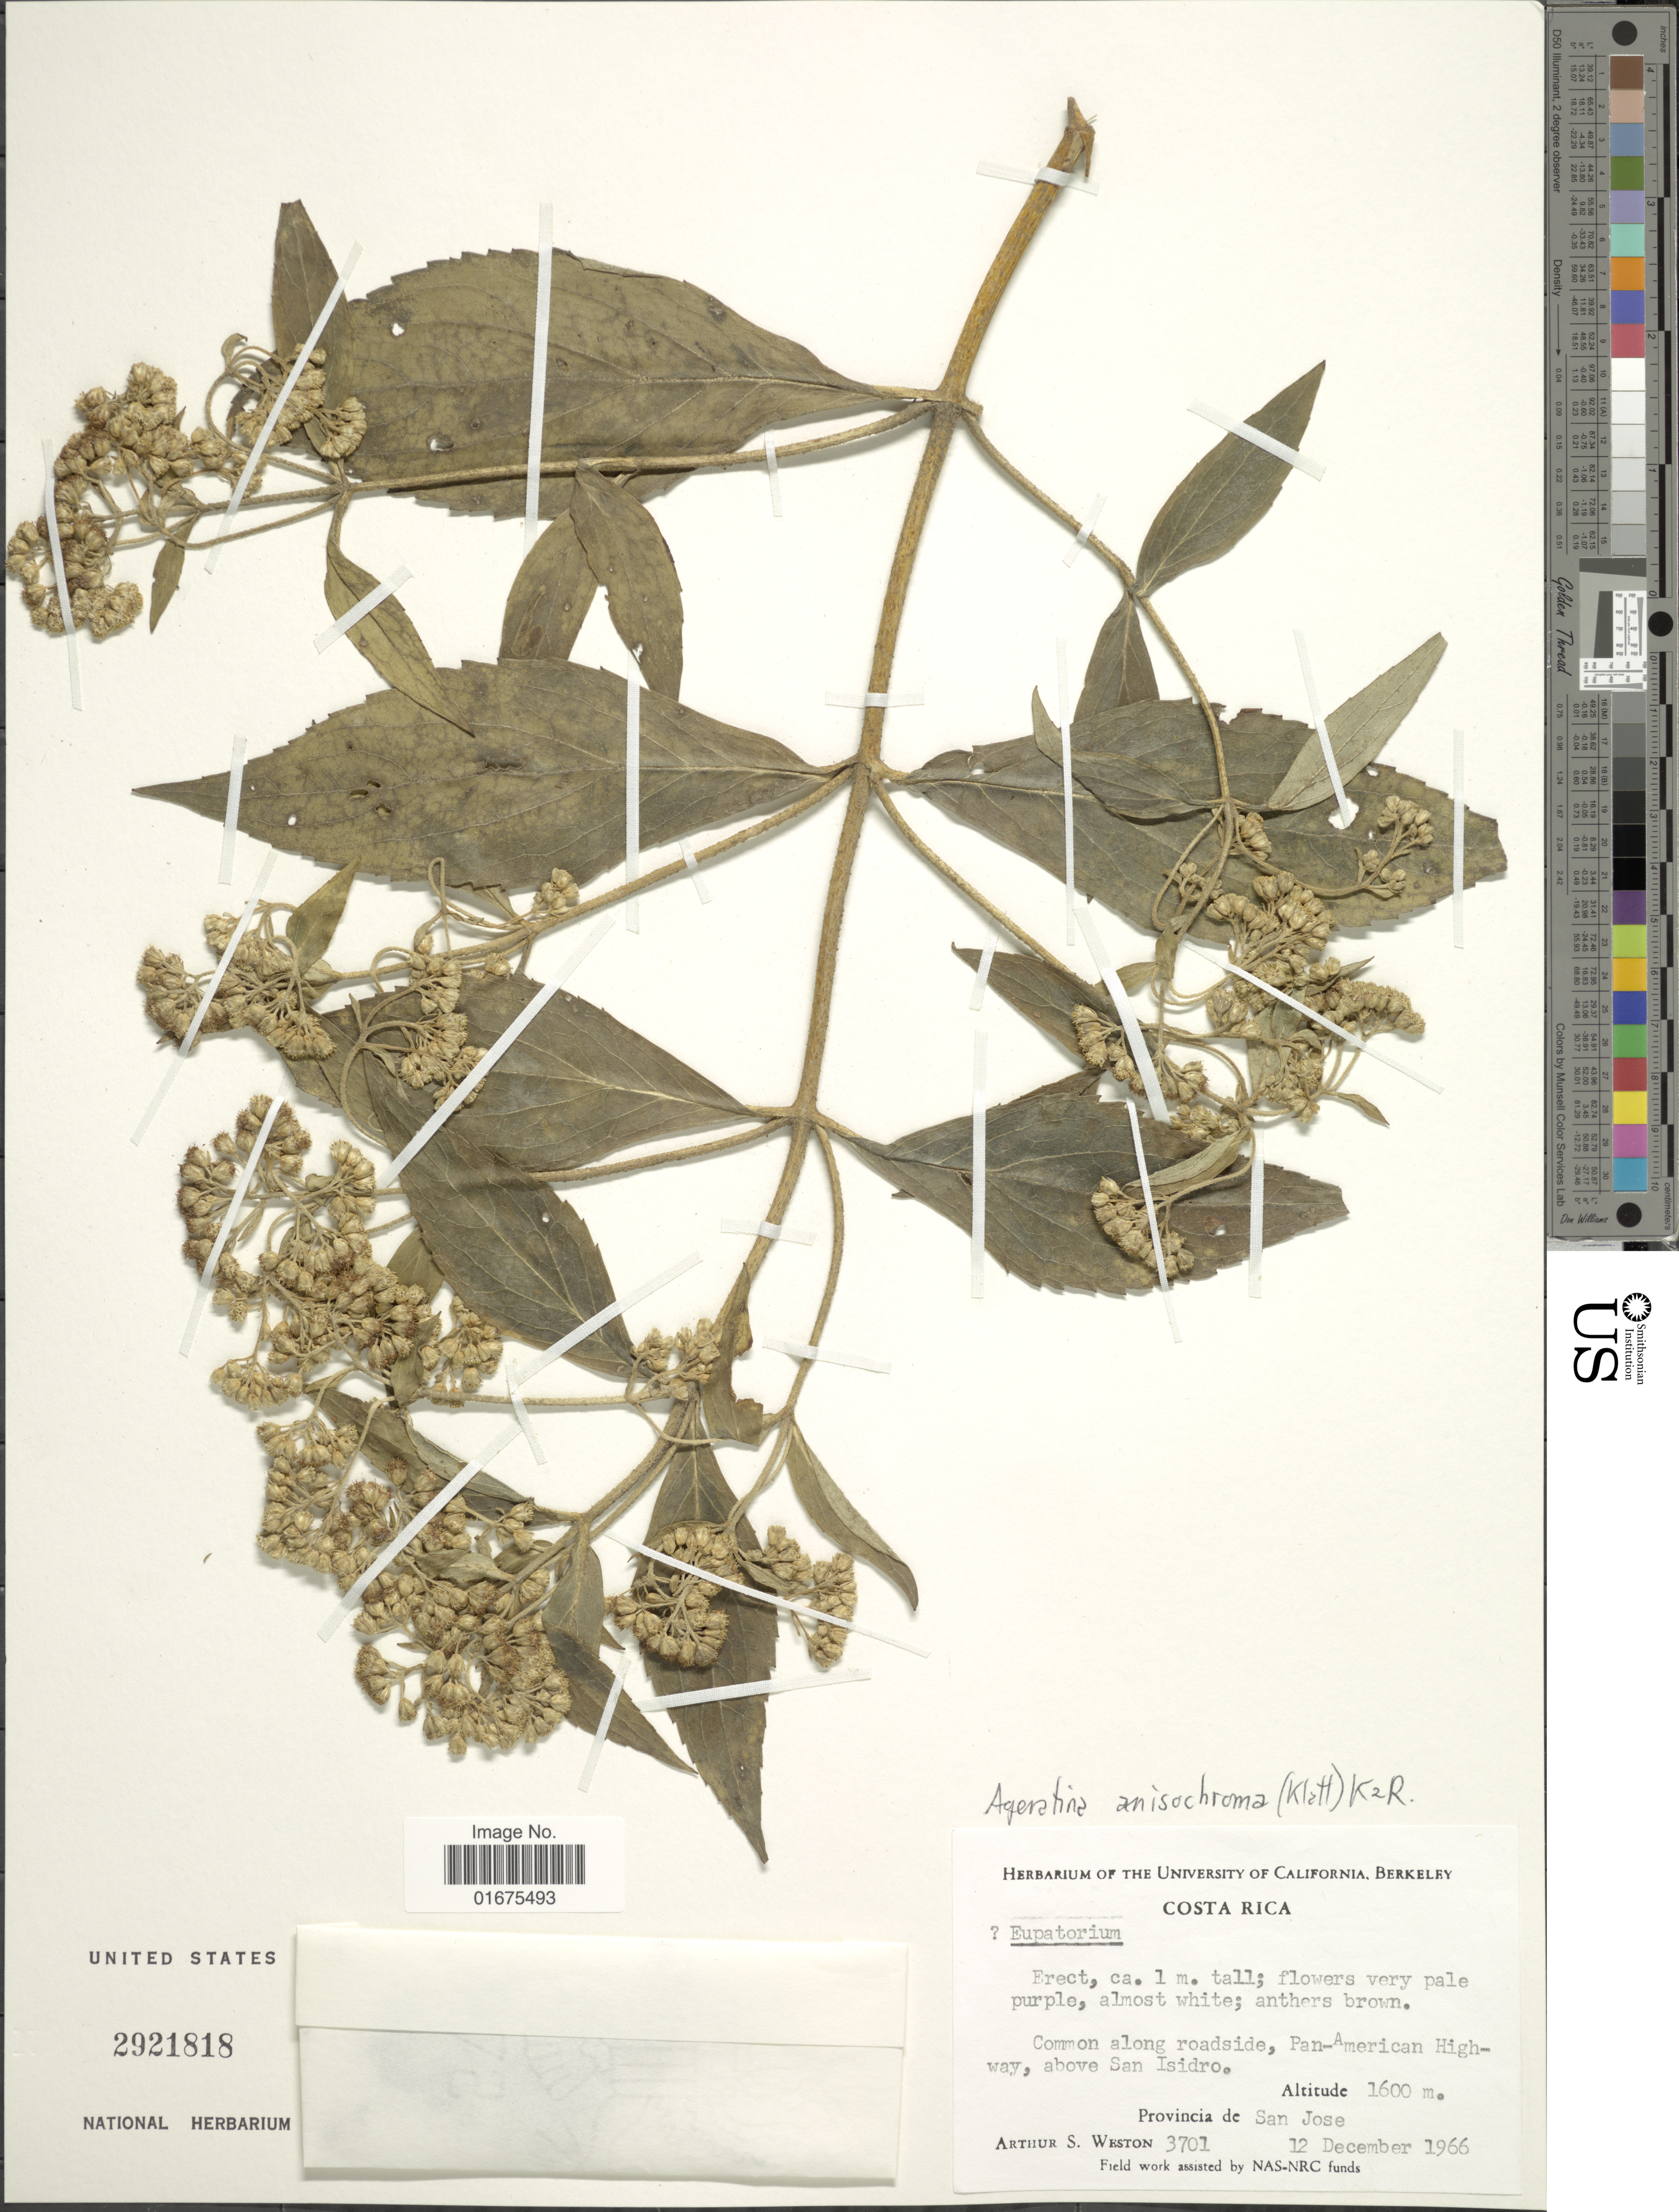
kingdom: Plantae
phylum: Tracheophyta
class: Magnoliopsida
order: Asterales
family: Asteraceae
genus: Ageratina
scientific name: Ageratina anisochroma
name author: (Klatt) R.M. King & H. Rob.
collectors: A. Weston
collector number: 3701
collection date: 1966-12-12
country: Costa Rica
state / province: San José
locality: Common along roadside, Pan-American Highway, above San Isidro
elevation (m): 1600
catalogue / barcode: US 2921818